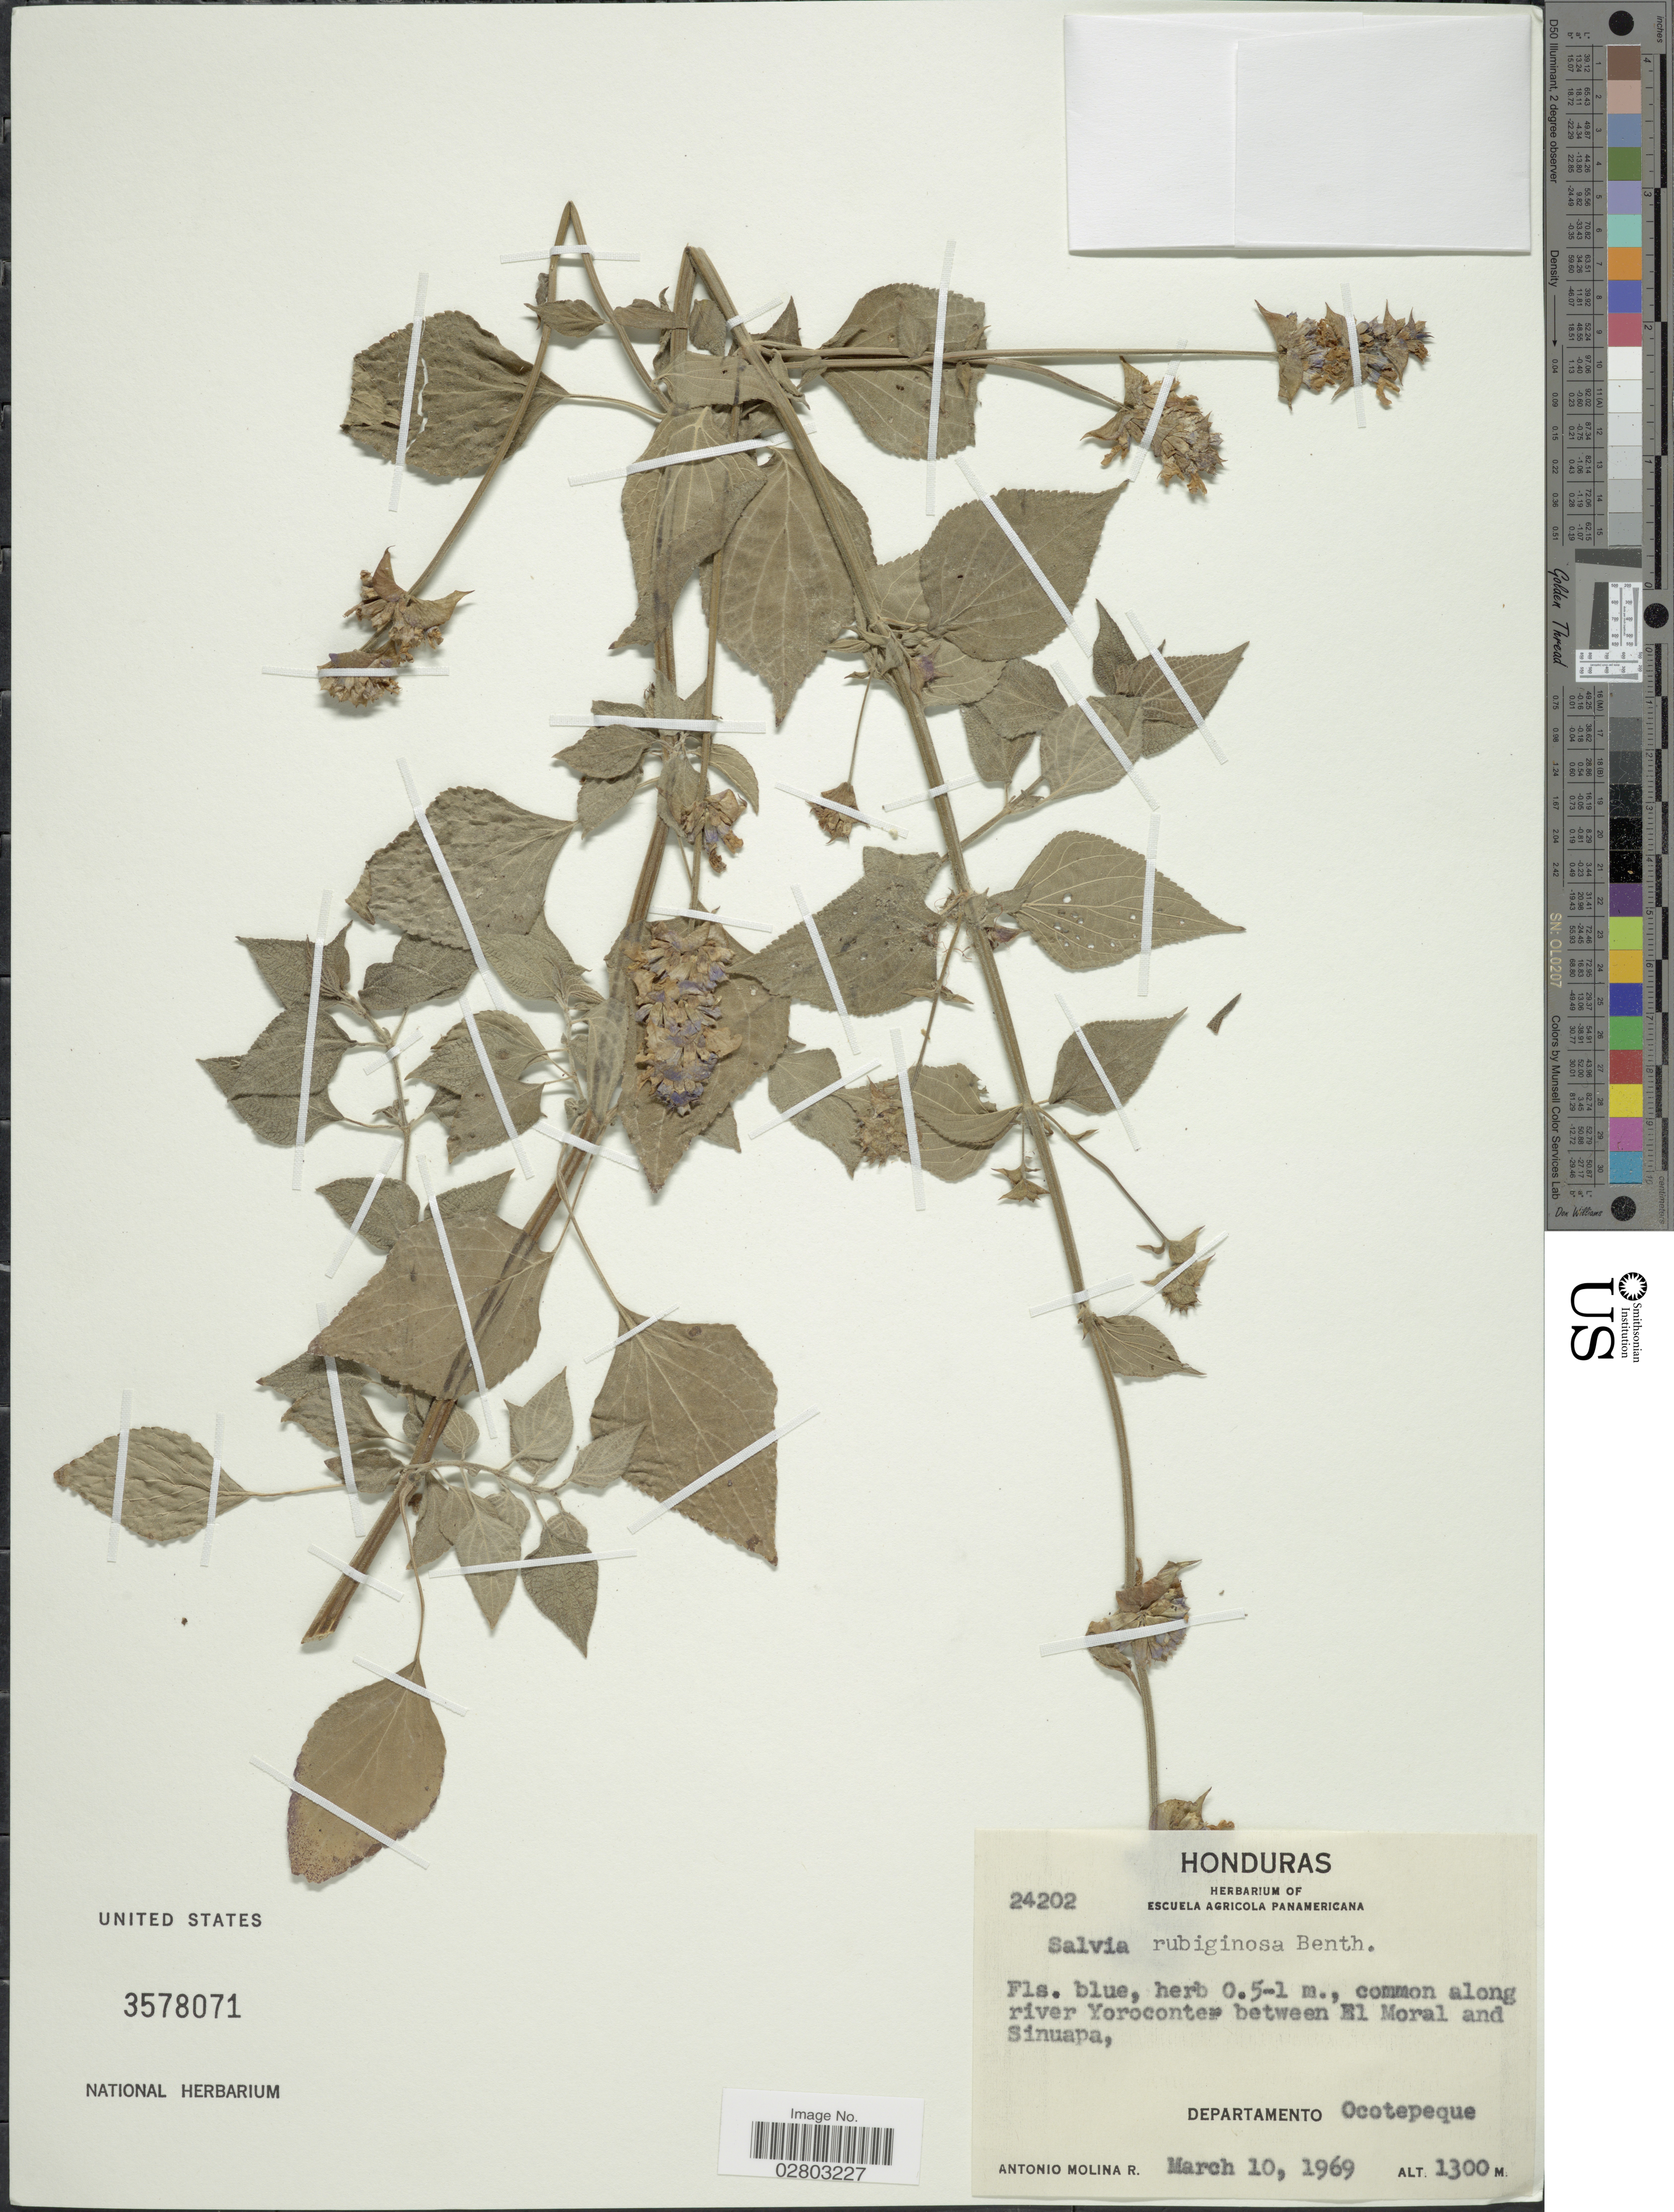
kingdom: Plantae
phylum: Tracheophyta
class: Magnoliopsida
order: Lamiales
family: Lamiaceae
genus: Salvia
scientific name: Salvia rubiginosa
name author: Benth.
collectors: A. Molina R.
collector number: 24202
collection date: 1969-03-10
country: Honduras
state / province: Ocotepeque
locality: Common along river Yoroconter between El Moral and Sinuapa, Departamento Ocotepeque.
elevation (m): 1300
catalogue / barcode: US 3578071